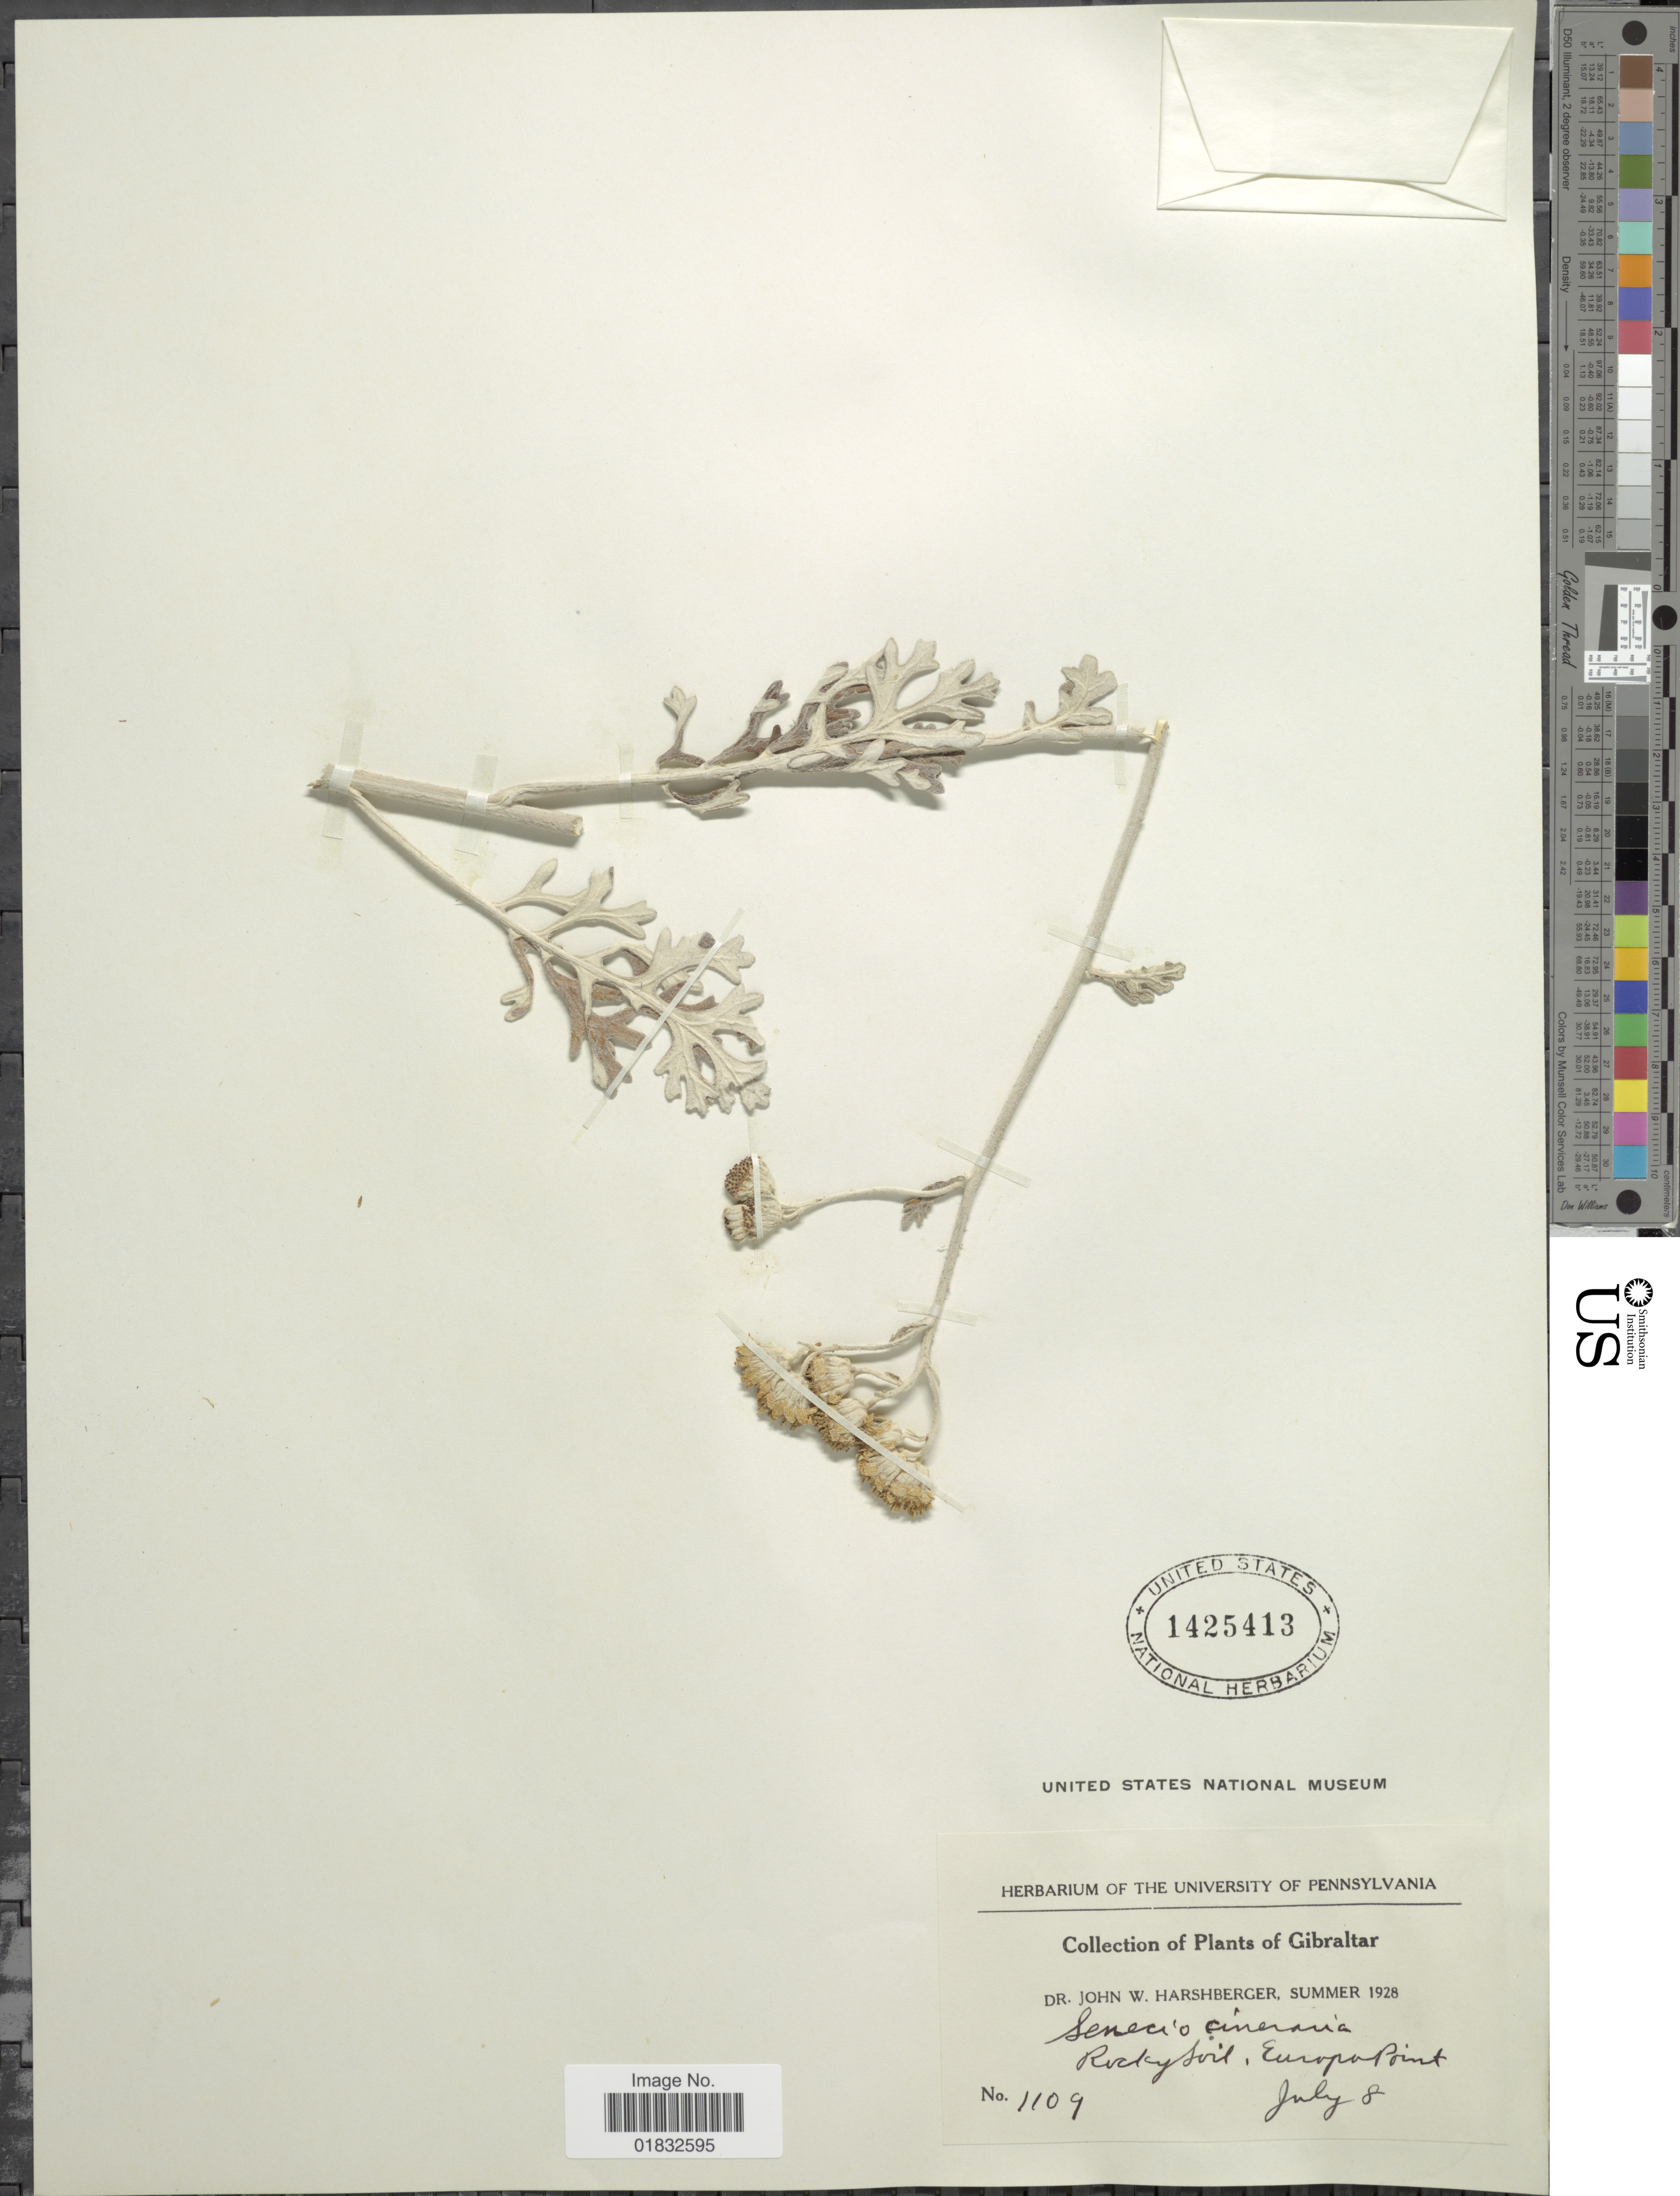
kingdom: Plantae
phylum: Tracheophyta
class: Magnoliopsida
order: Asterales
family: Asteraceae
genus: Jacobaea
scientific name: Jacobaea maritima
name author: (L.) Pelser & Meijden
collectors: J. W. Harshberger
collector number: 1109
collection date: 1928-07-08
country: Spain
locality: Gibraltar, Rocky soil, Europa Point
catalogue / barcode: US 1425413